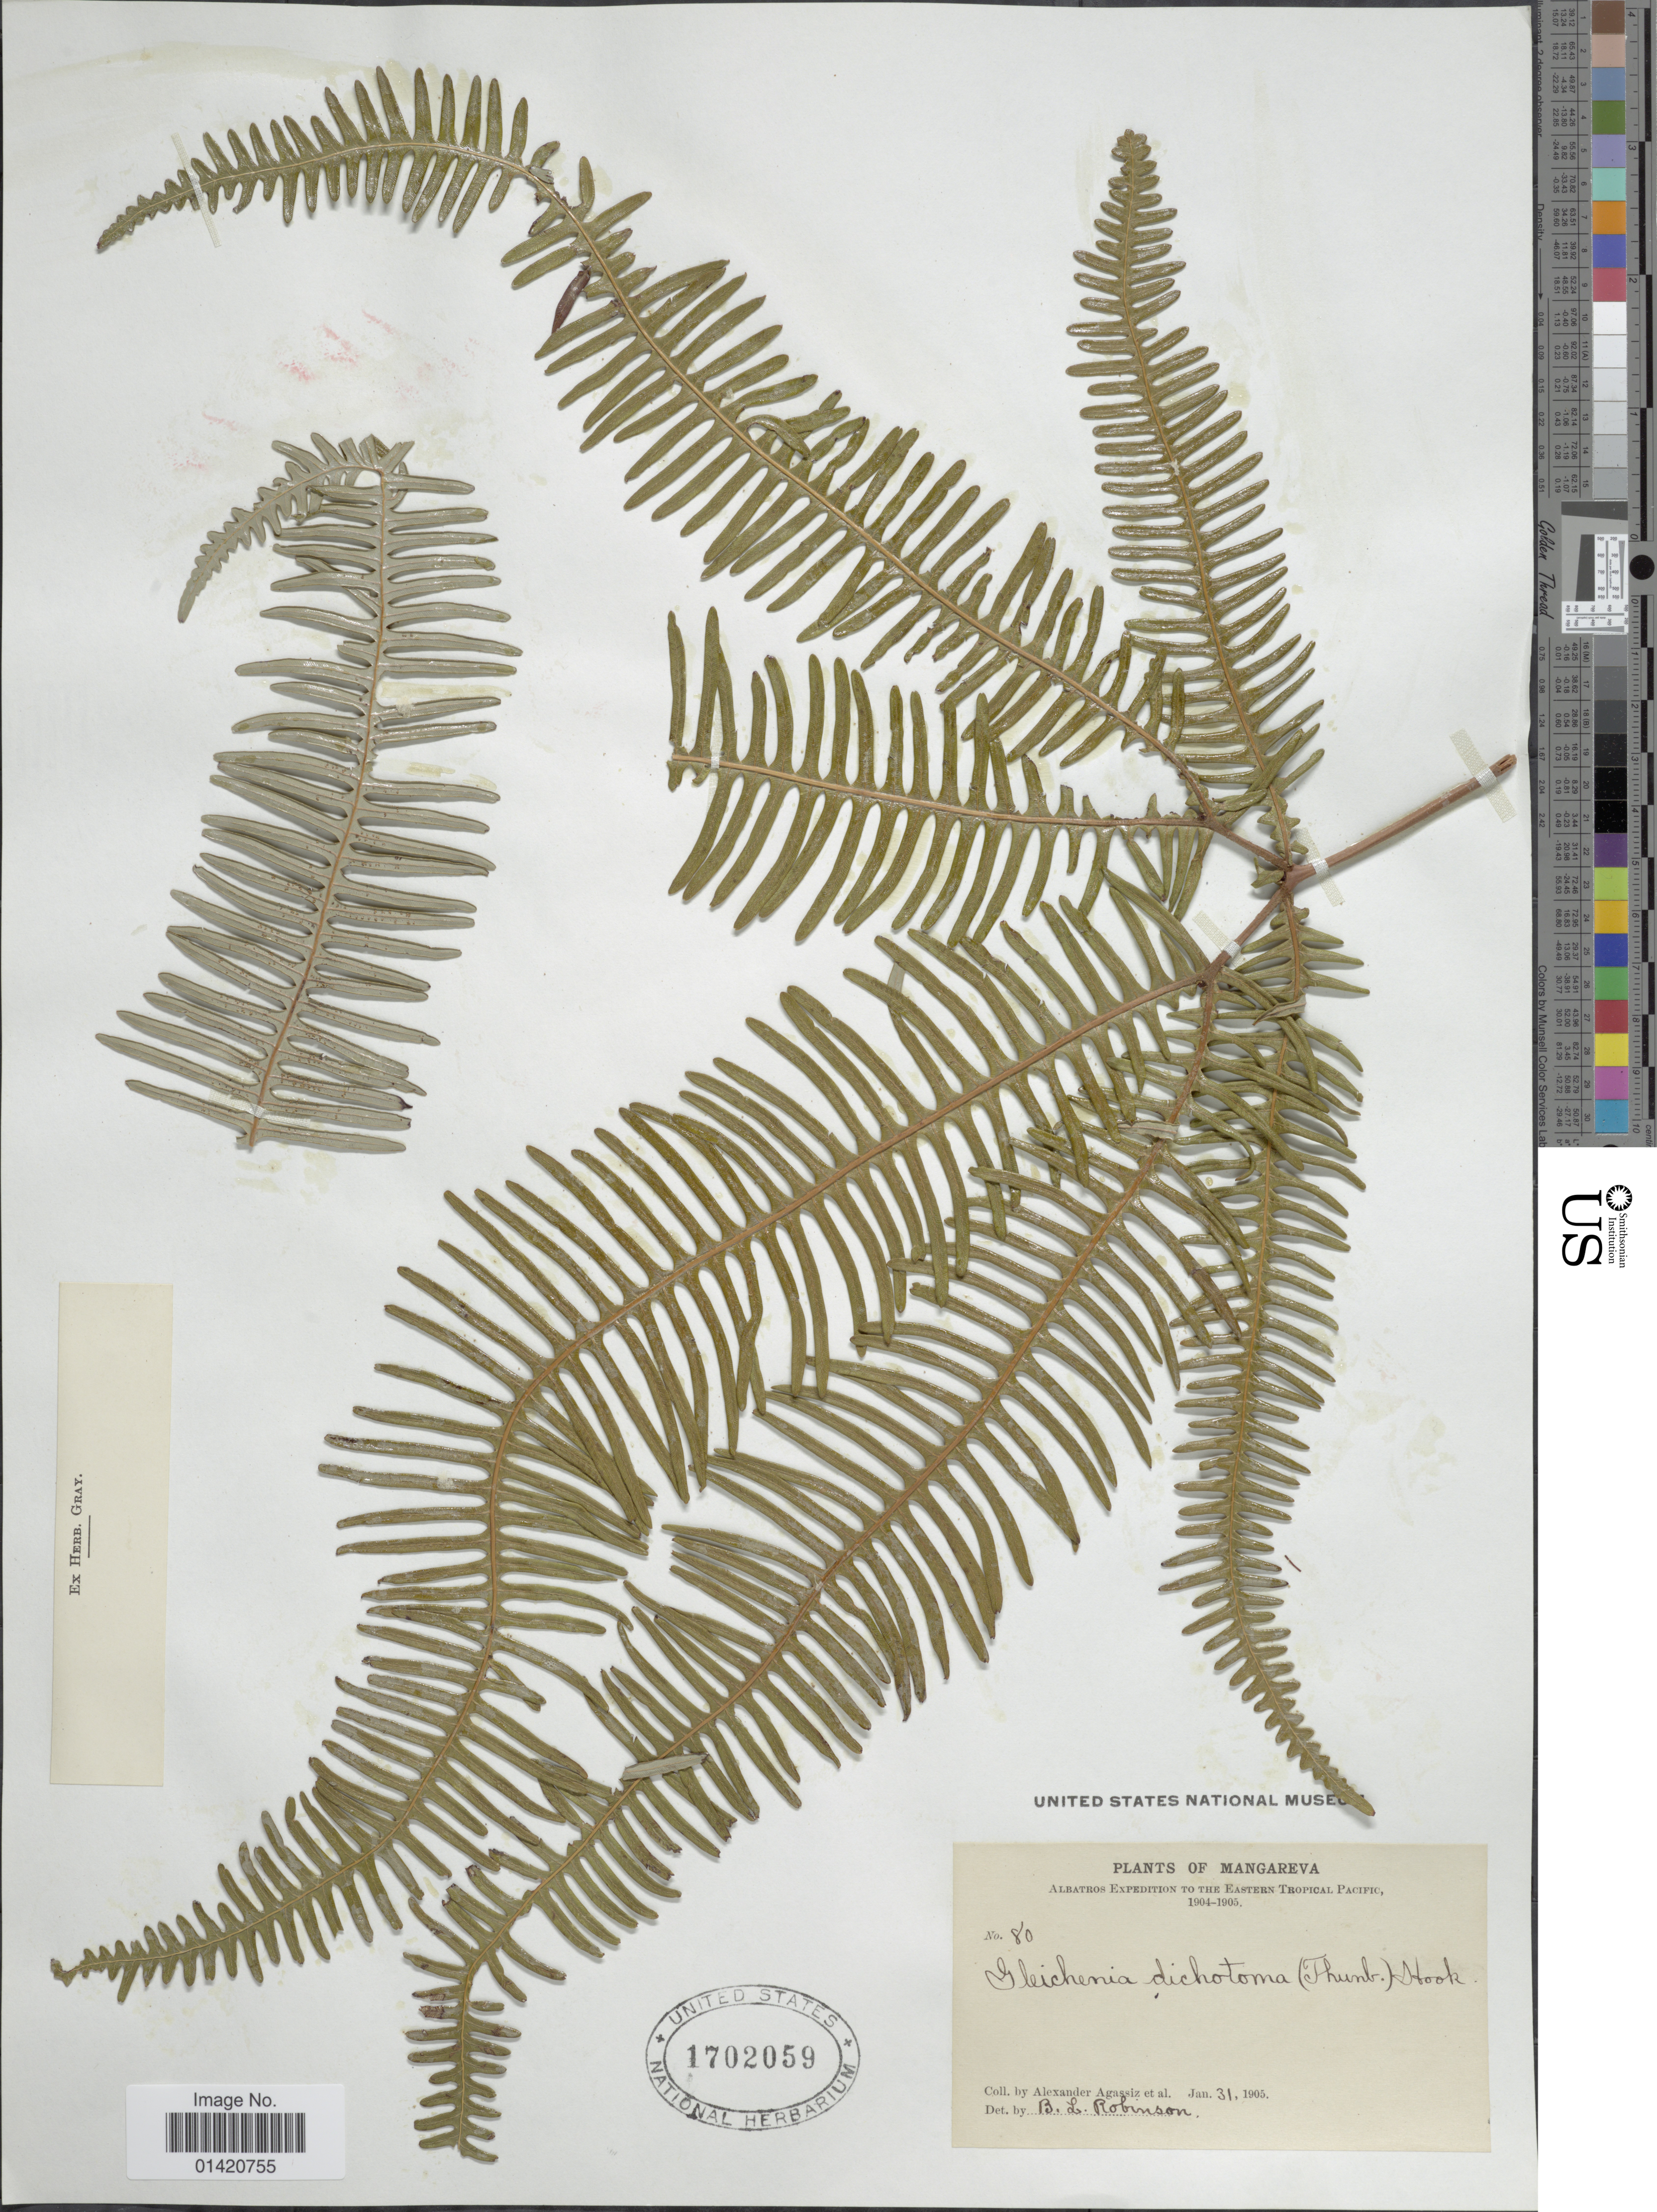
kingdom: Plantae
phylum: Tracheophyta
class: Polypodiopsida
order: Gleicheniales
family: Gleicheniaceae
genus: Dicranopteris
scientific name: Dicranopteris linearis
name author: (Burm. f.) Underw.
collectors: A. E. Agassiz & et al.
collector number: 80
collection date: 1905-01-31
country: French Polynesia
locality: Mangreva, eastern tropical Pacific.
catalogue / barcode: US 1702059